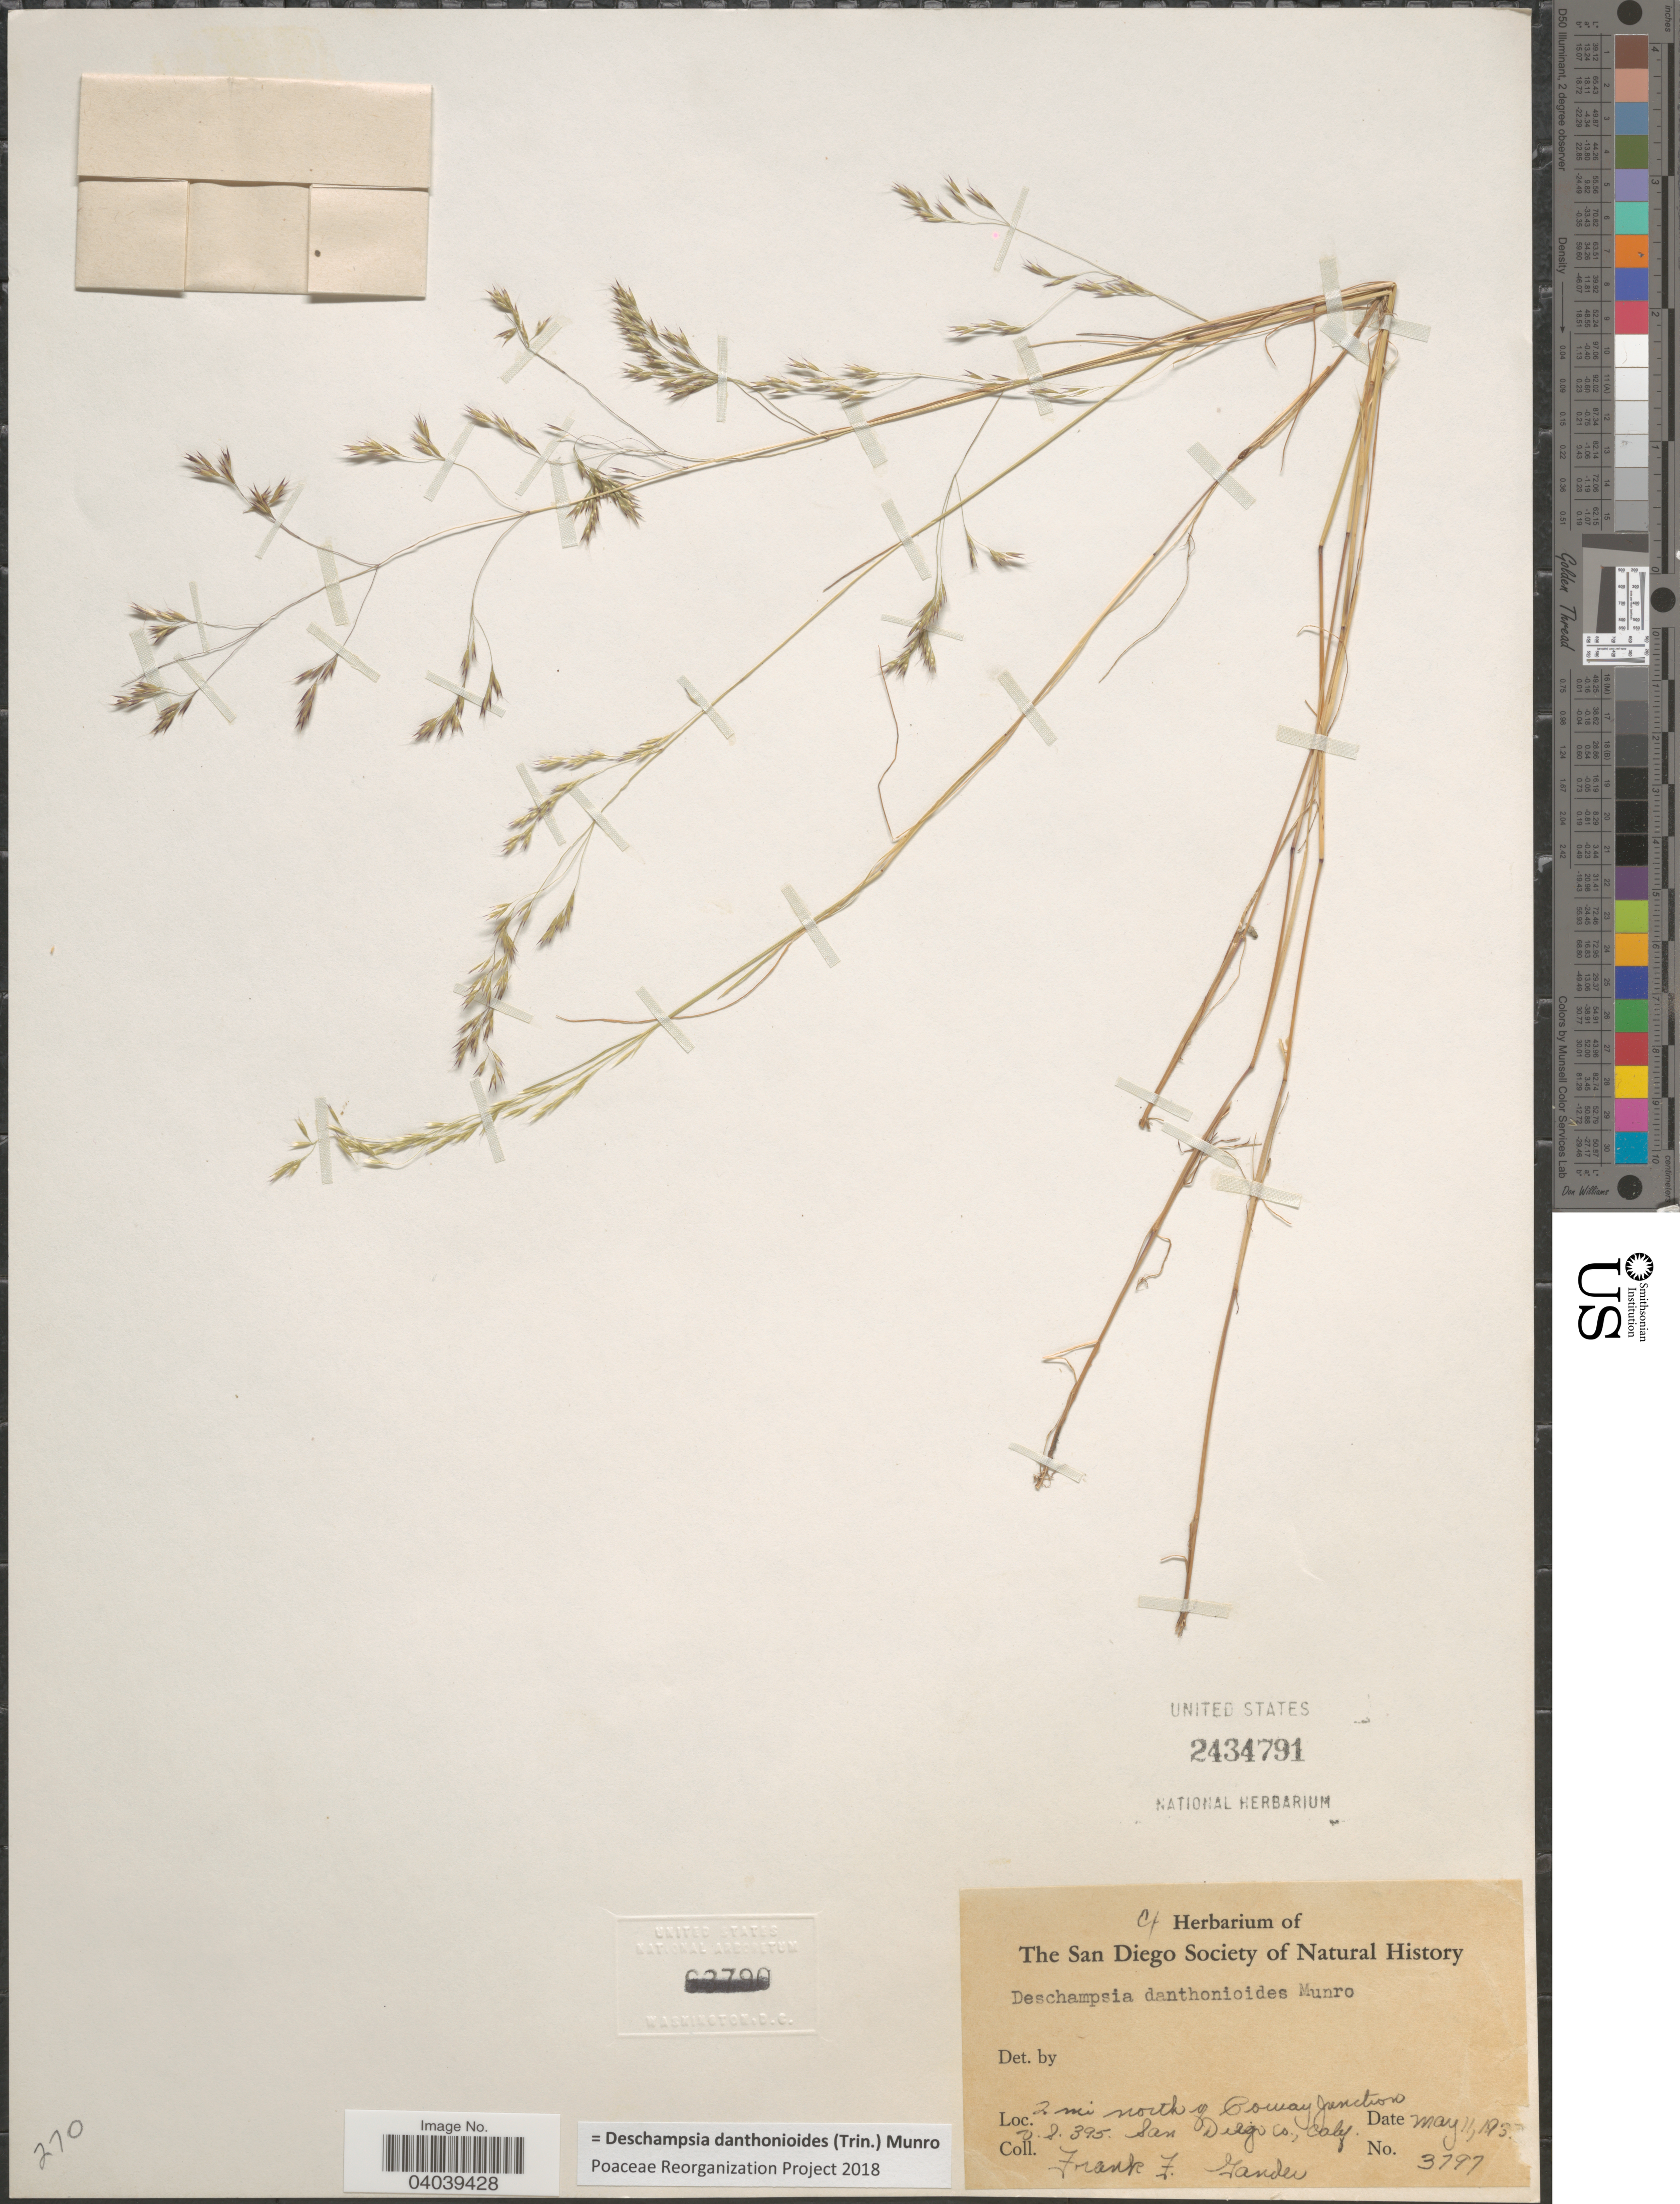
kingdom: Plantae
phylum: Tracheophyta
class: Liliopsida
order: Poales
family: Poaceae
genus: Deschampsia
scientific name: Deschampsia danthonioides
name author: (Trin.) Munro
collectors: F. Gander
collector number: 3797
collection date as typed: may 11, 193!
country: United States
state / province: California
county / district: San Diego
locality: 2 mi. north of Poway Junction v. s. 395 San Diego Co.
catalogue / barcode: US 2434791